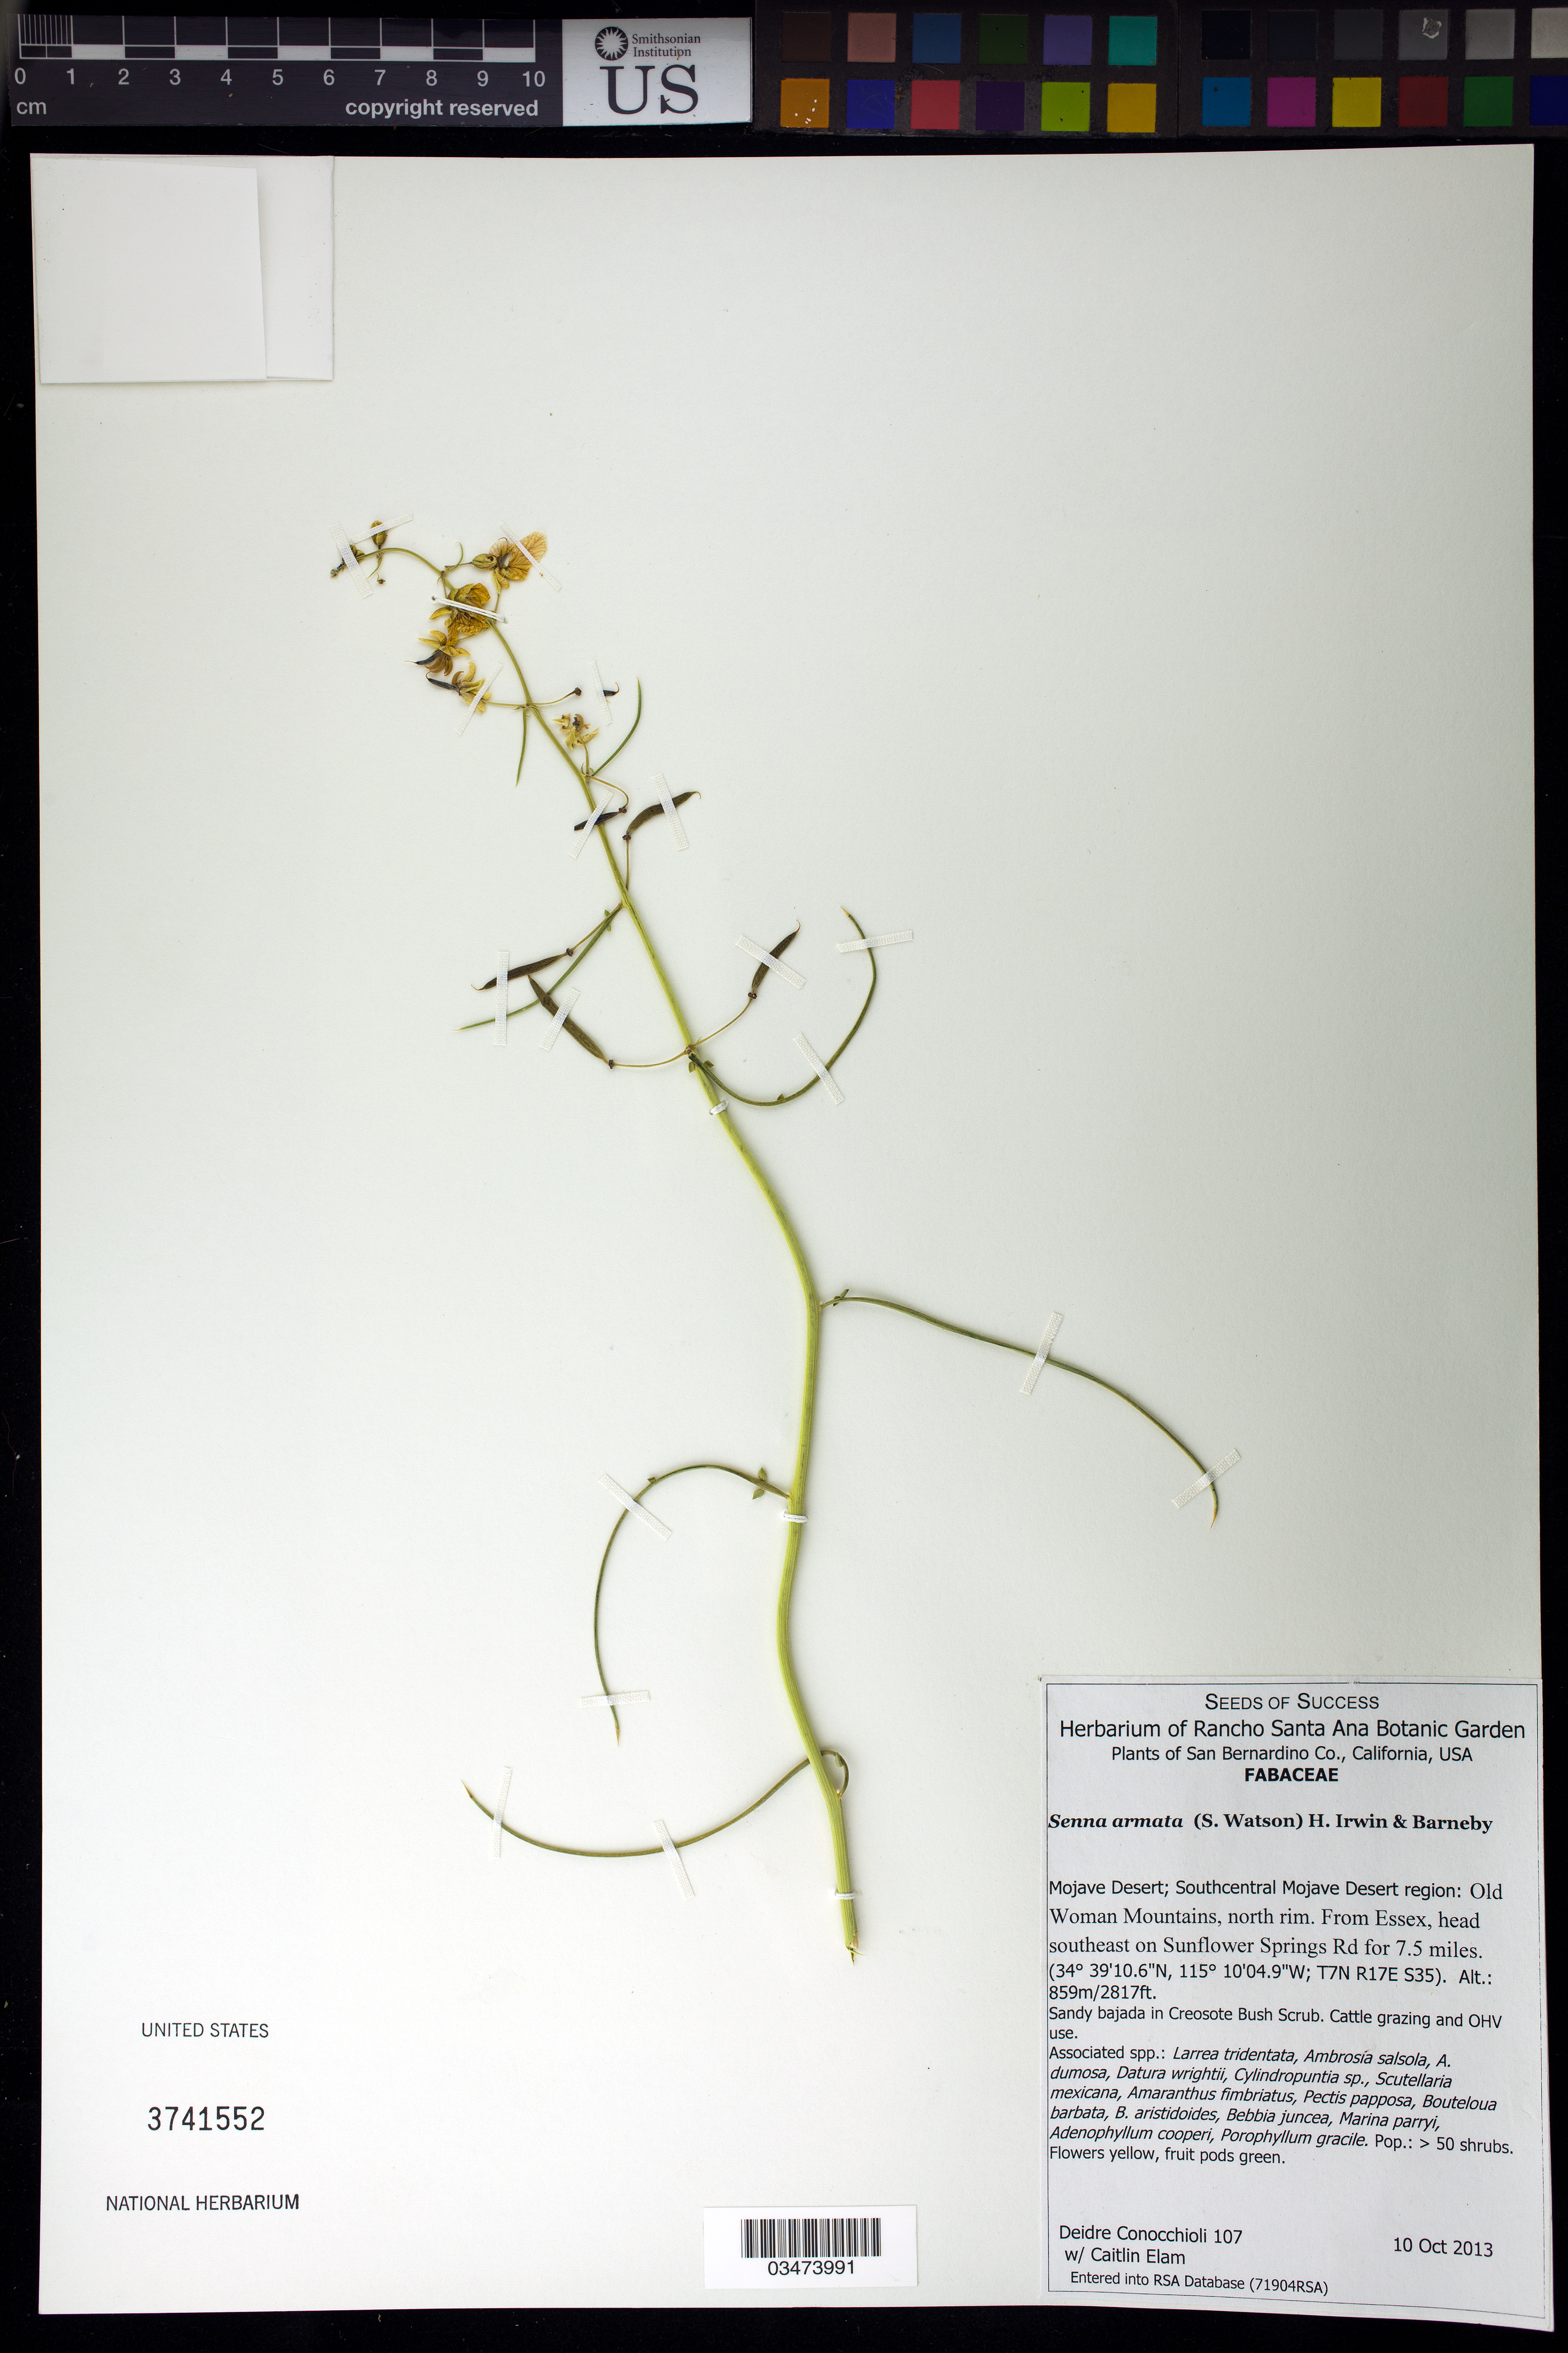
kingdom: Plantae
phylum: Tracheophyta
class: Magnoliopsida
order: Fabales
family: Fabaceae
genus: Senna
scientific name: Senna armata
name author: (S. Watson) H.S. Irwin & Barneby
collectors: D. Conocchioli & C. Elam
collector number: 107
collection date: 2013-10-10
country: United States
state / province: California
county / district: San Bernardino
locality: Mojave Desert, Southcentral region, Old Woman Mts. north rim. From Essex, head SE on Sunflower Springs Rd for 7.5 miles.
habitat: Sandy bajada in Creosote Bush Scrub. Associated species: Larrea tridentata, Ambrosia salsola, Ambrosia dumosa, ect.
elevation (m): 859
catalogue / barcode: US 3741552